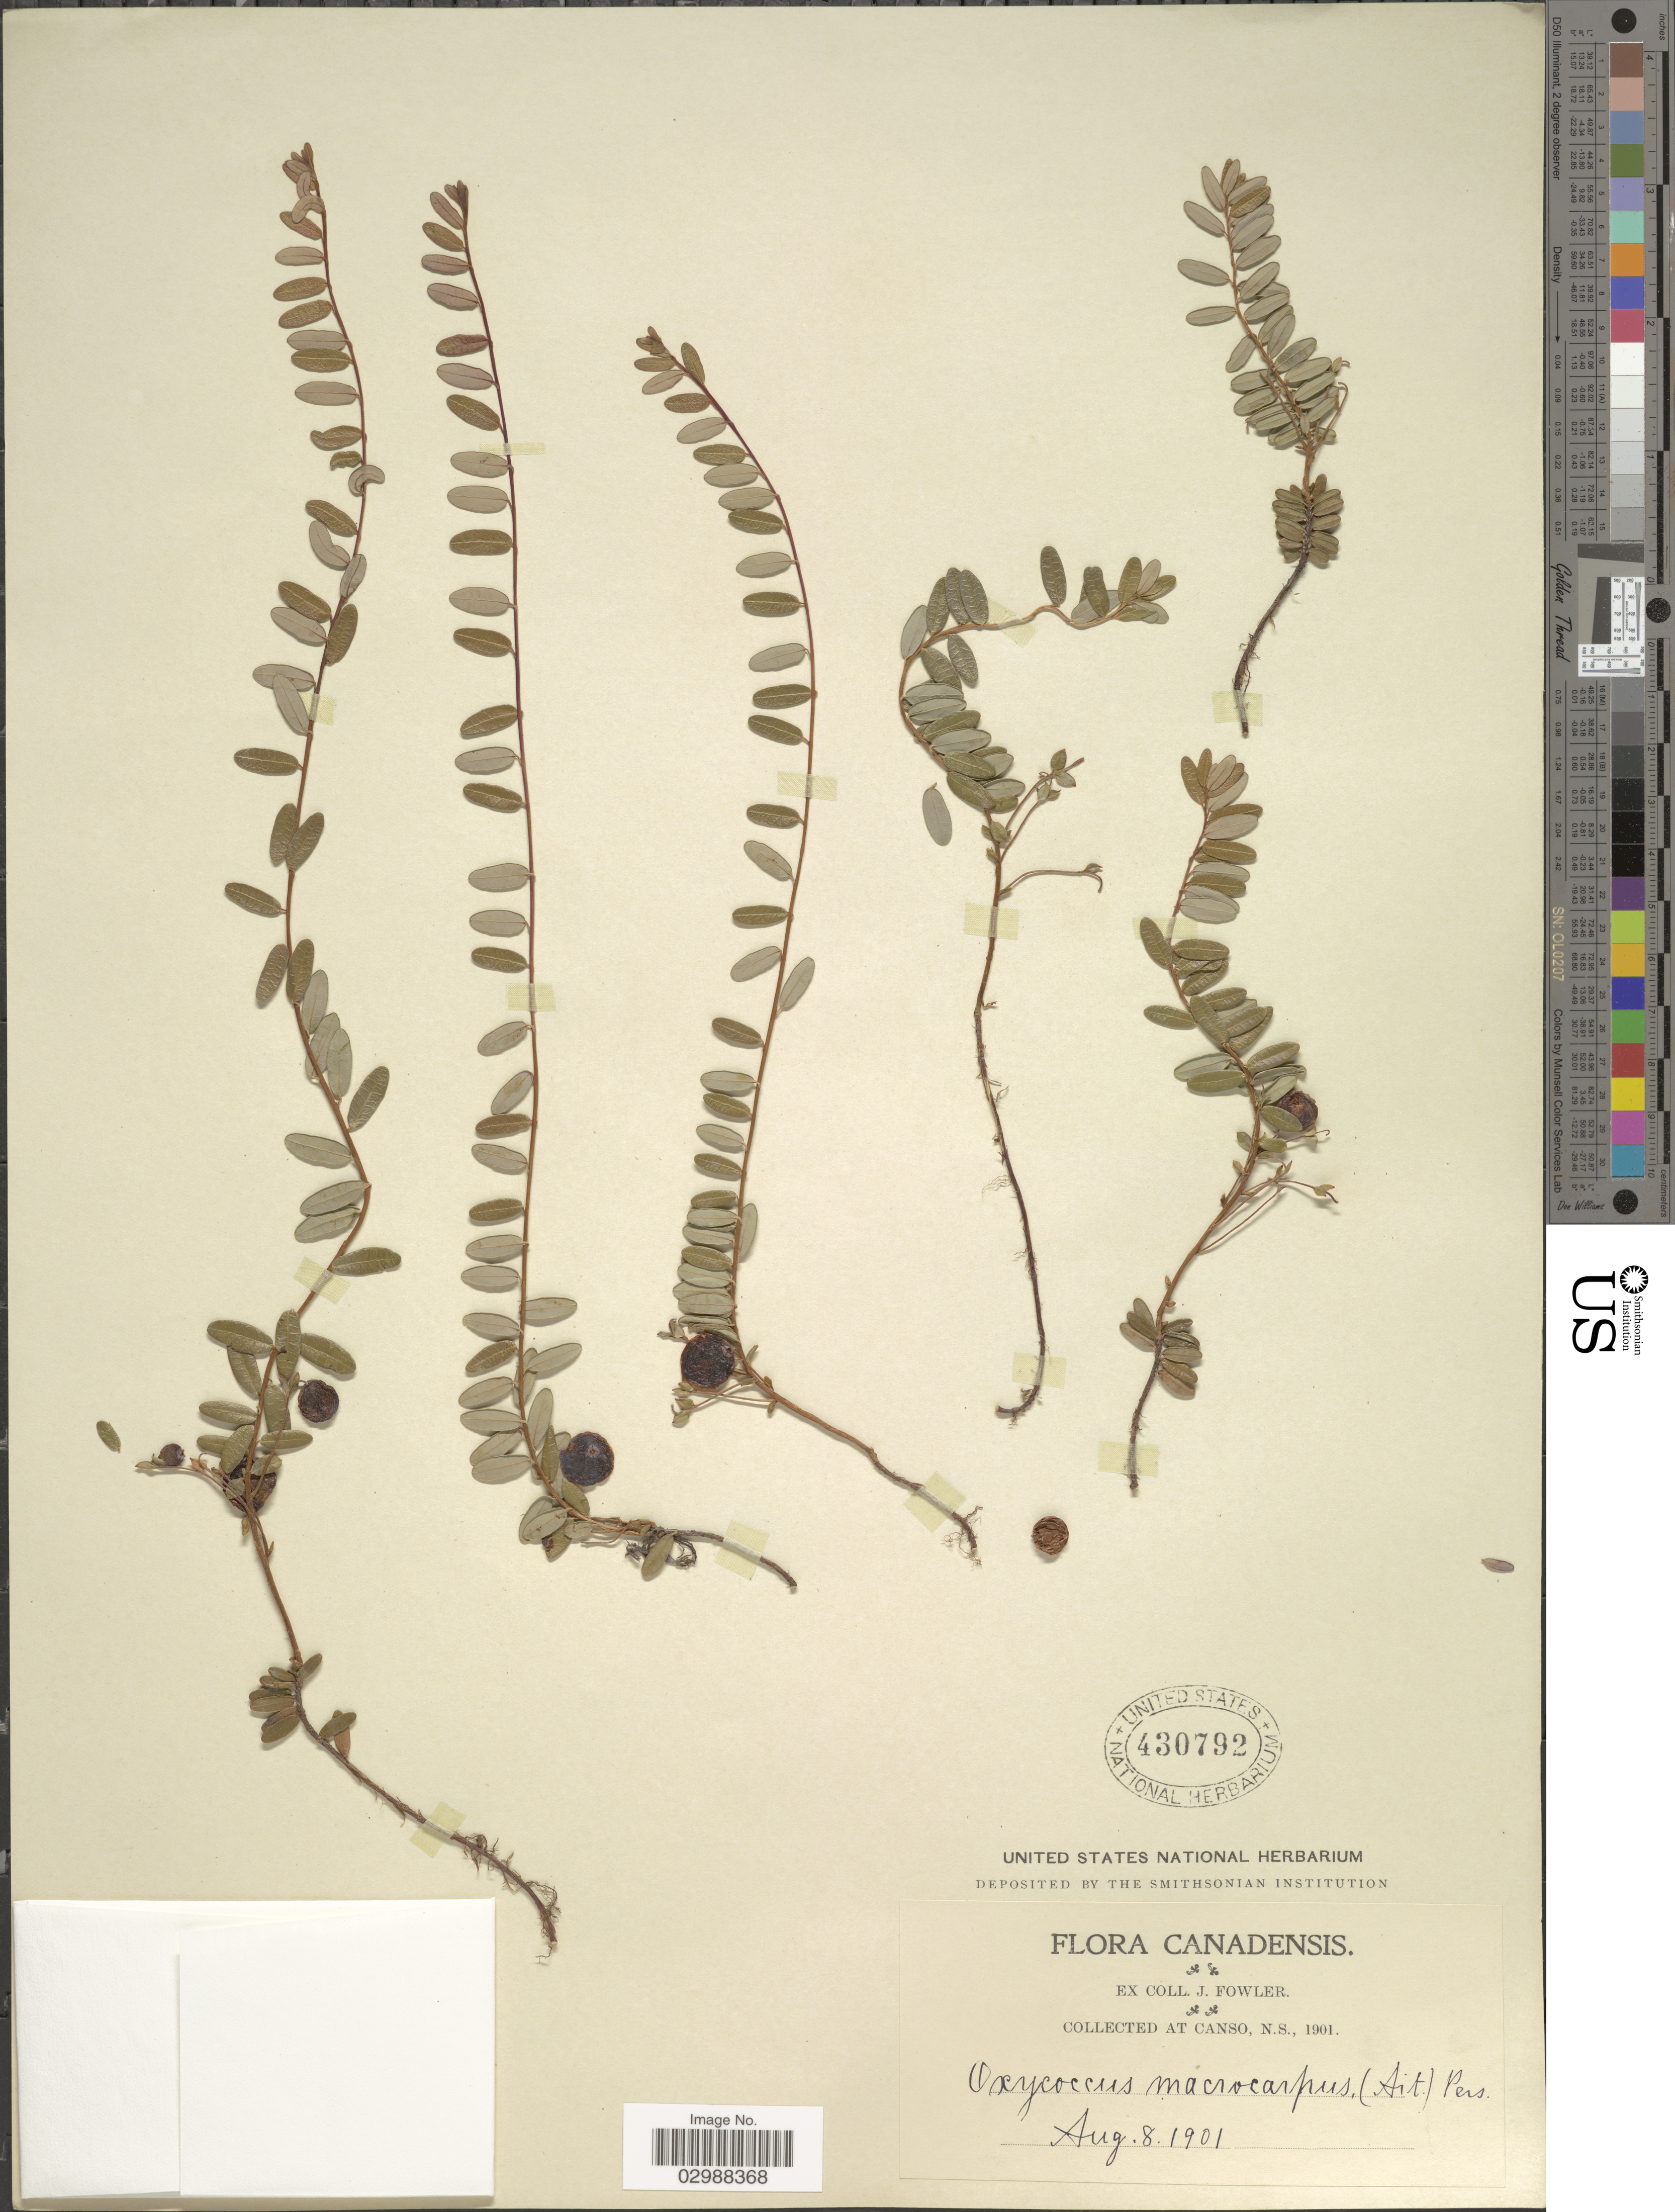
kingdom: Plantae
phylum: Tracheophyta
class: Magnoliopsida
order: Ericales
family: Ericaceae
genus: Vaccinium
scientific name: Vaccinium macrocarpon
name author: Aiton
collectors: J. Fowler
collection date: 1901-08-08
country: Canada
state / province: Nova Scotia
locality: Canso, N.S.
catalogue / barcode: US 430792